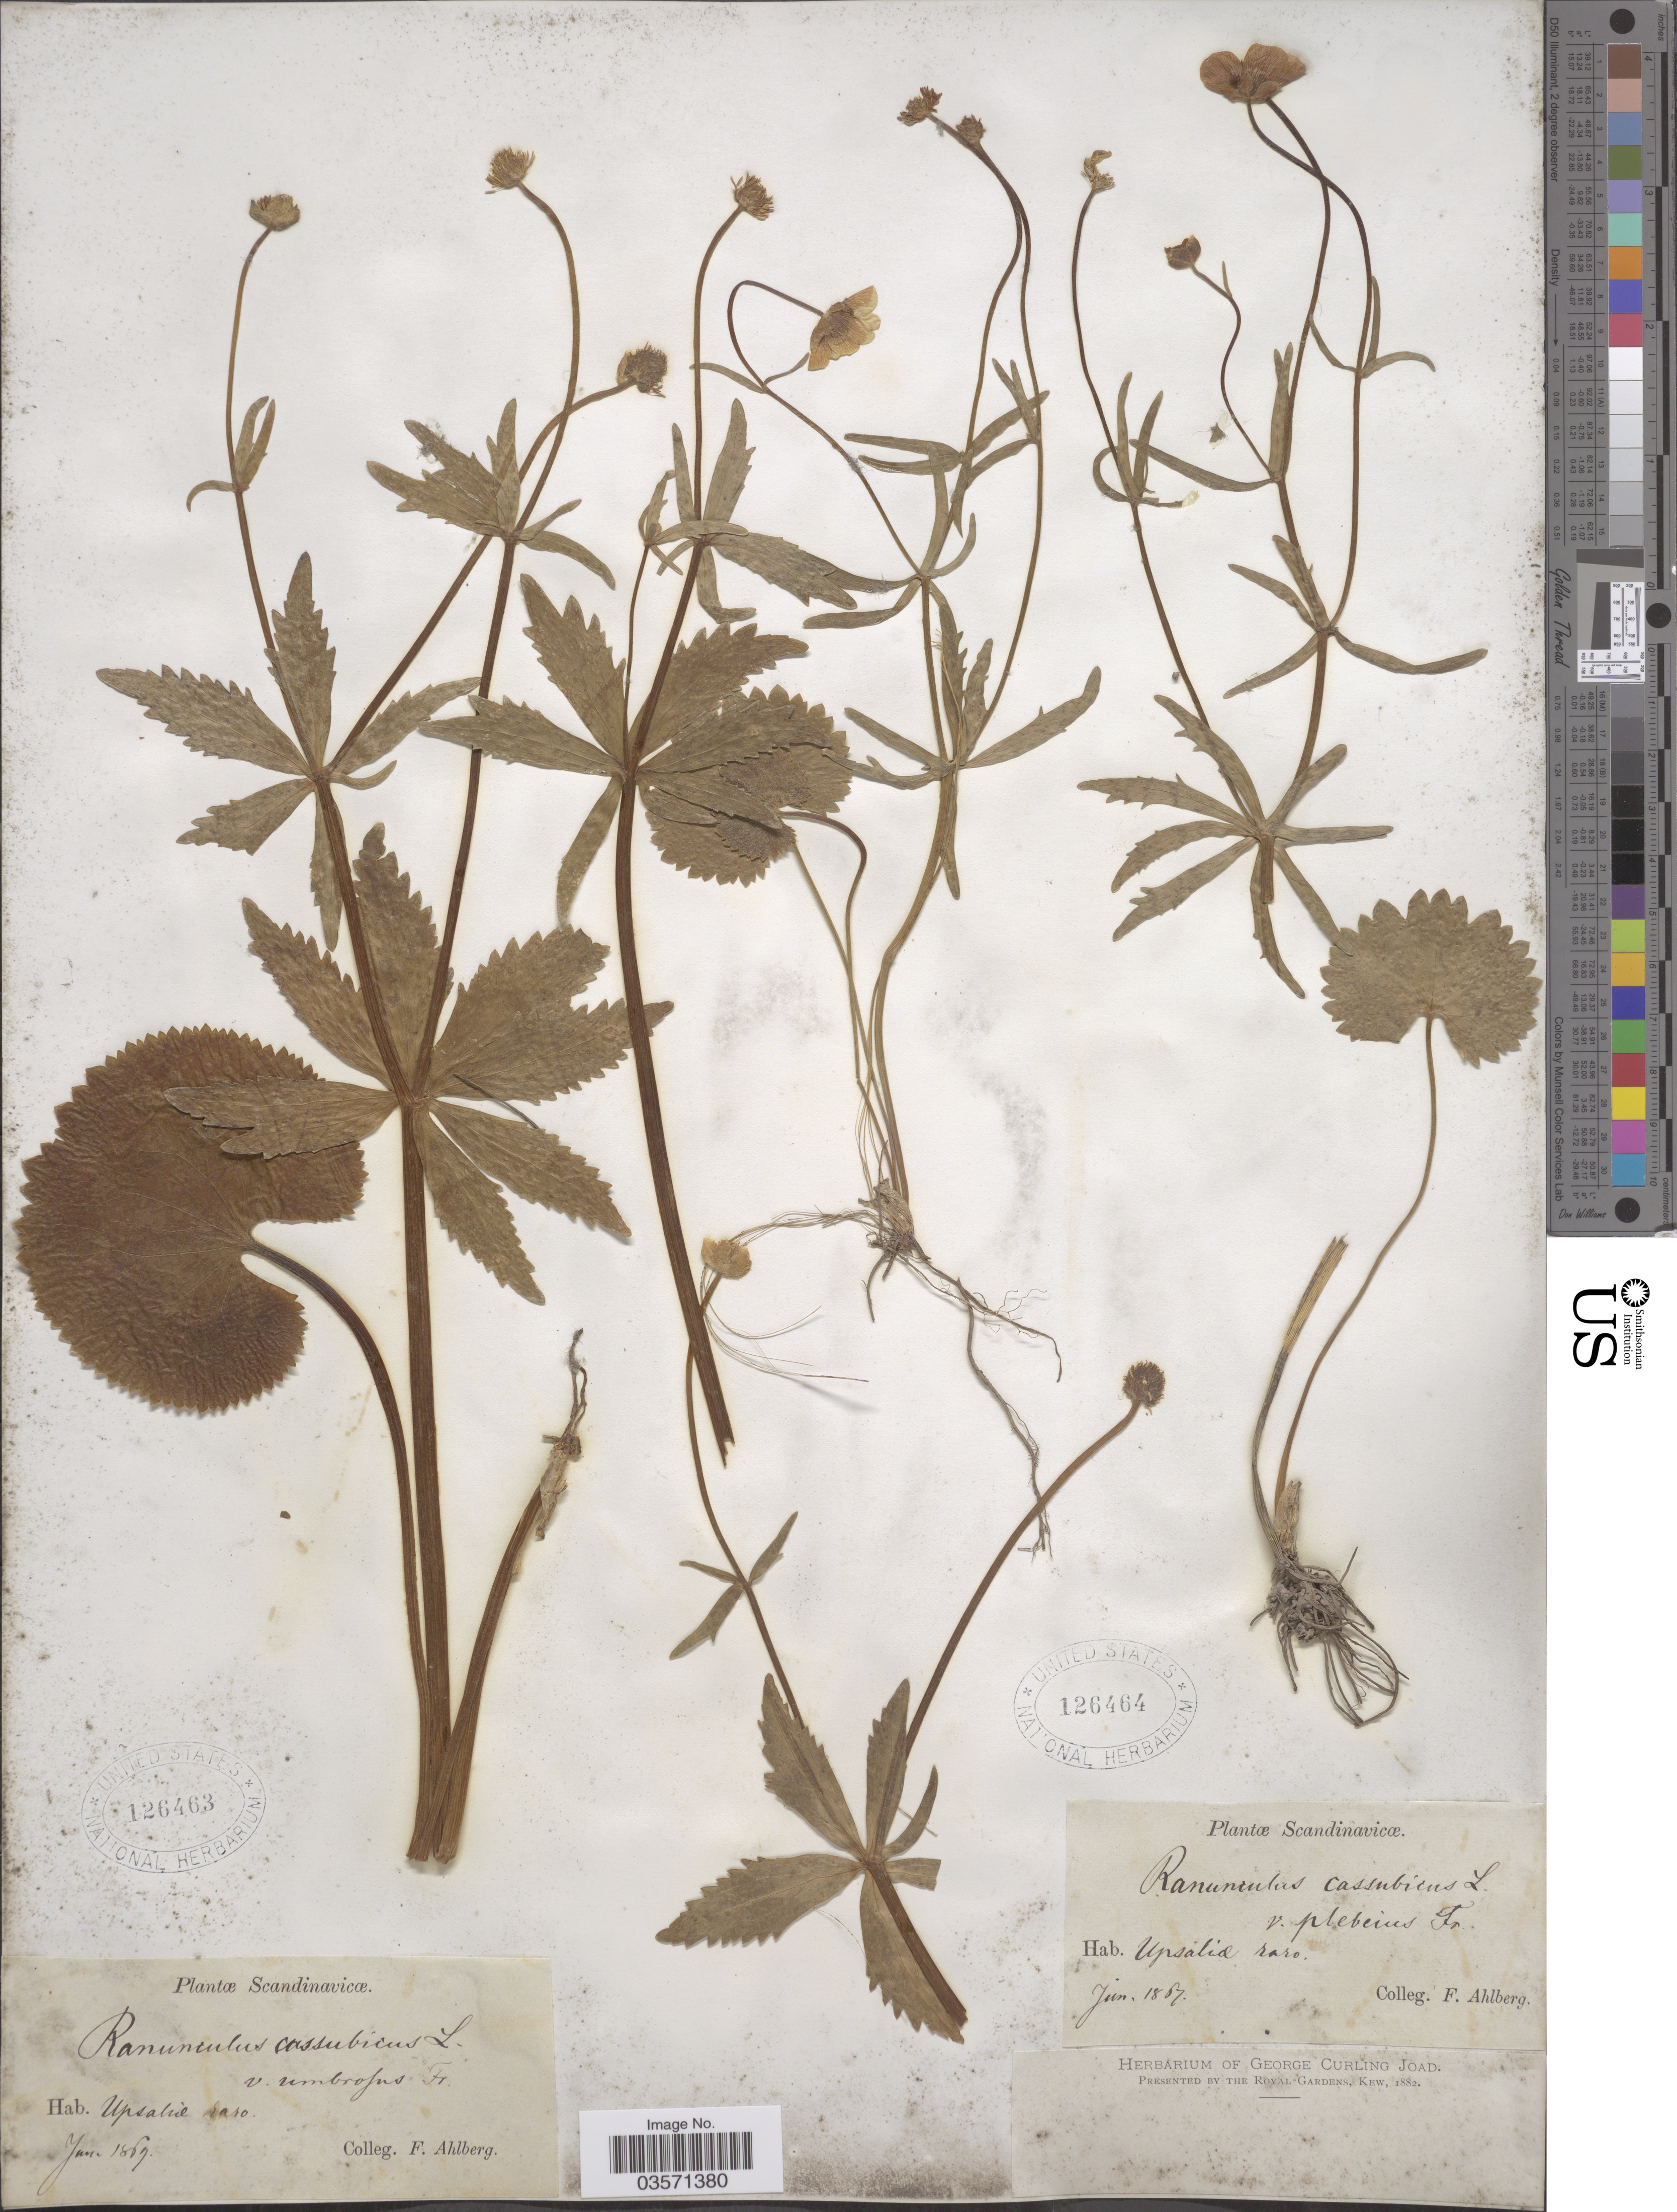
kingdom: Plantae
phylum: Tracheophyta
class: Magnoliopsida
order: Ranunculales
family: Ranunculaceae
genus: Ranunculus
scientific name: Ranunculus cassubicus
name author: L.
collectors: F. Ahlberg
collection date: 1867-06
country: Sweden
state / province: Uppsala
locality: Scandinavicæ. Upsaliœ raro.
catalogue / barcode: US 126464